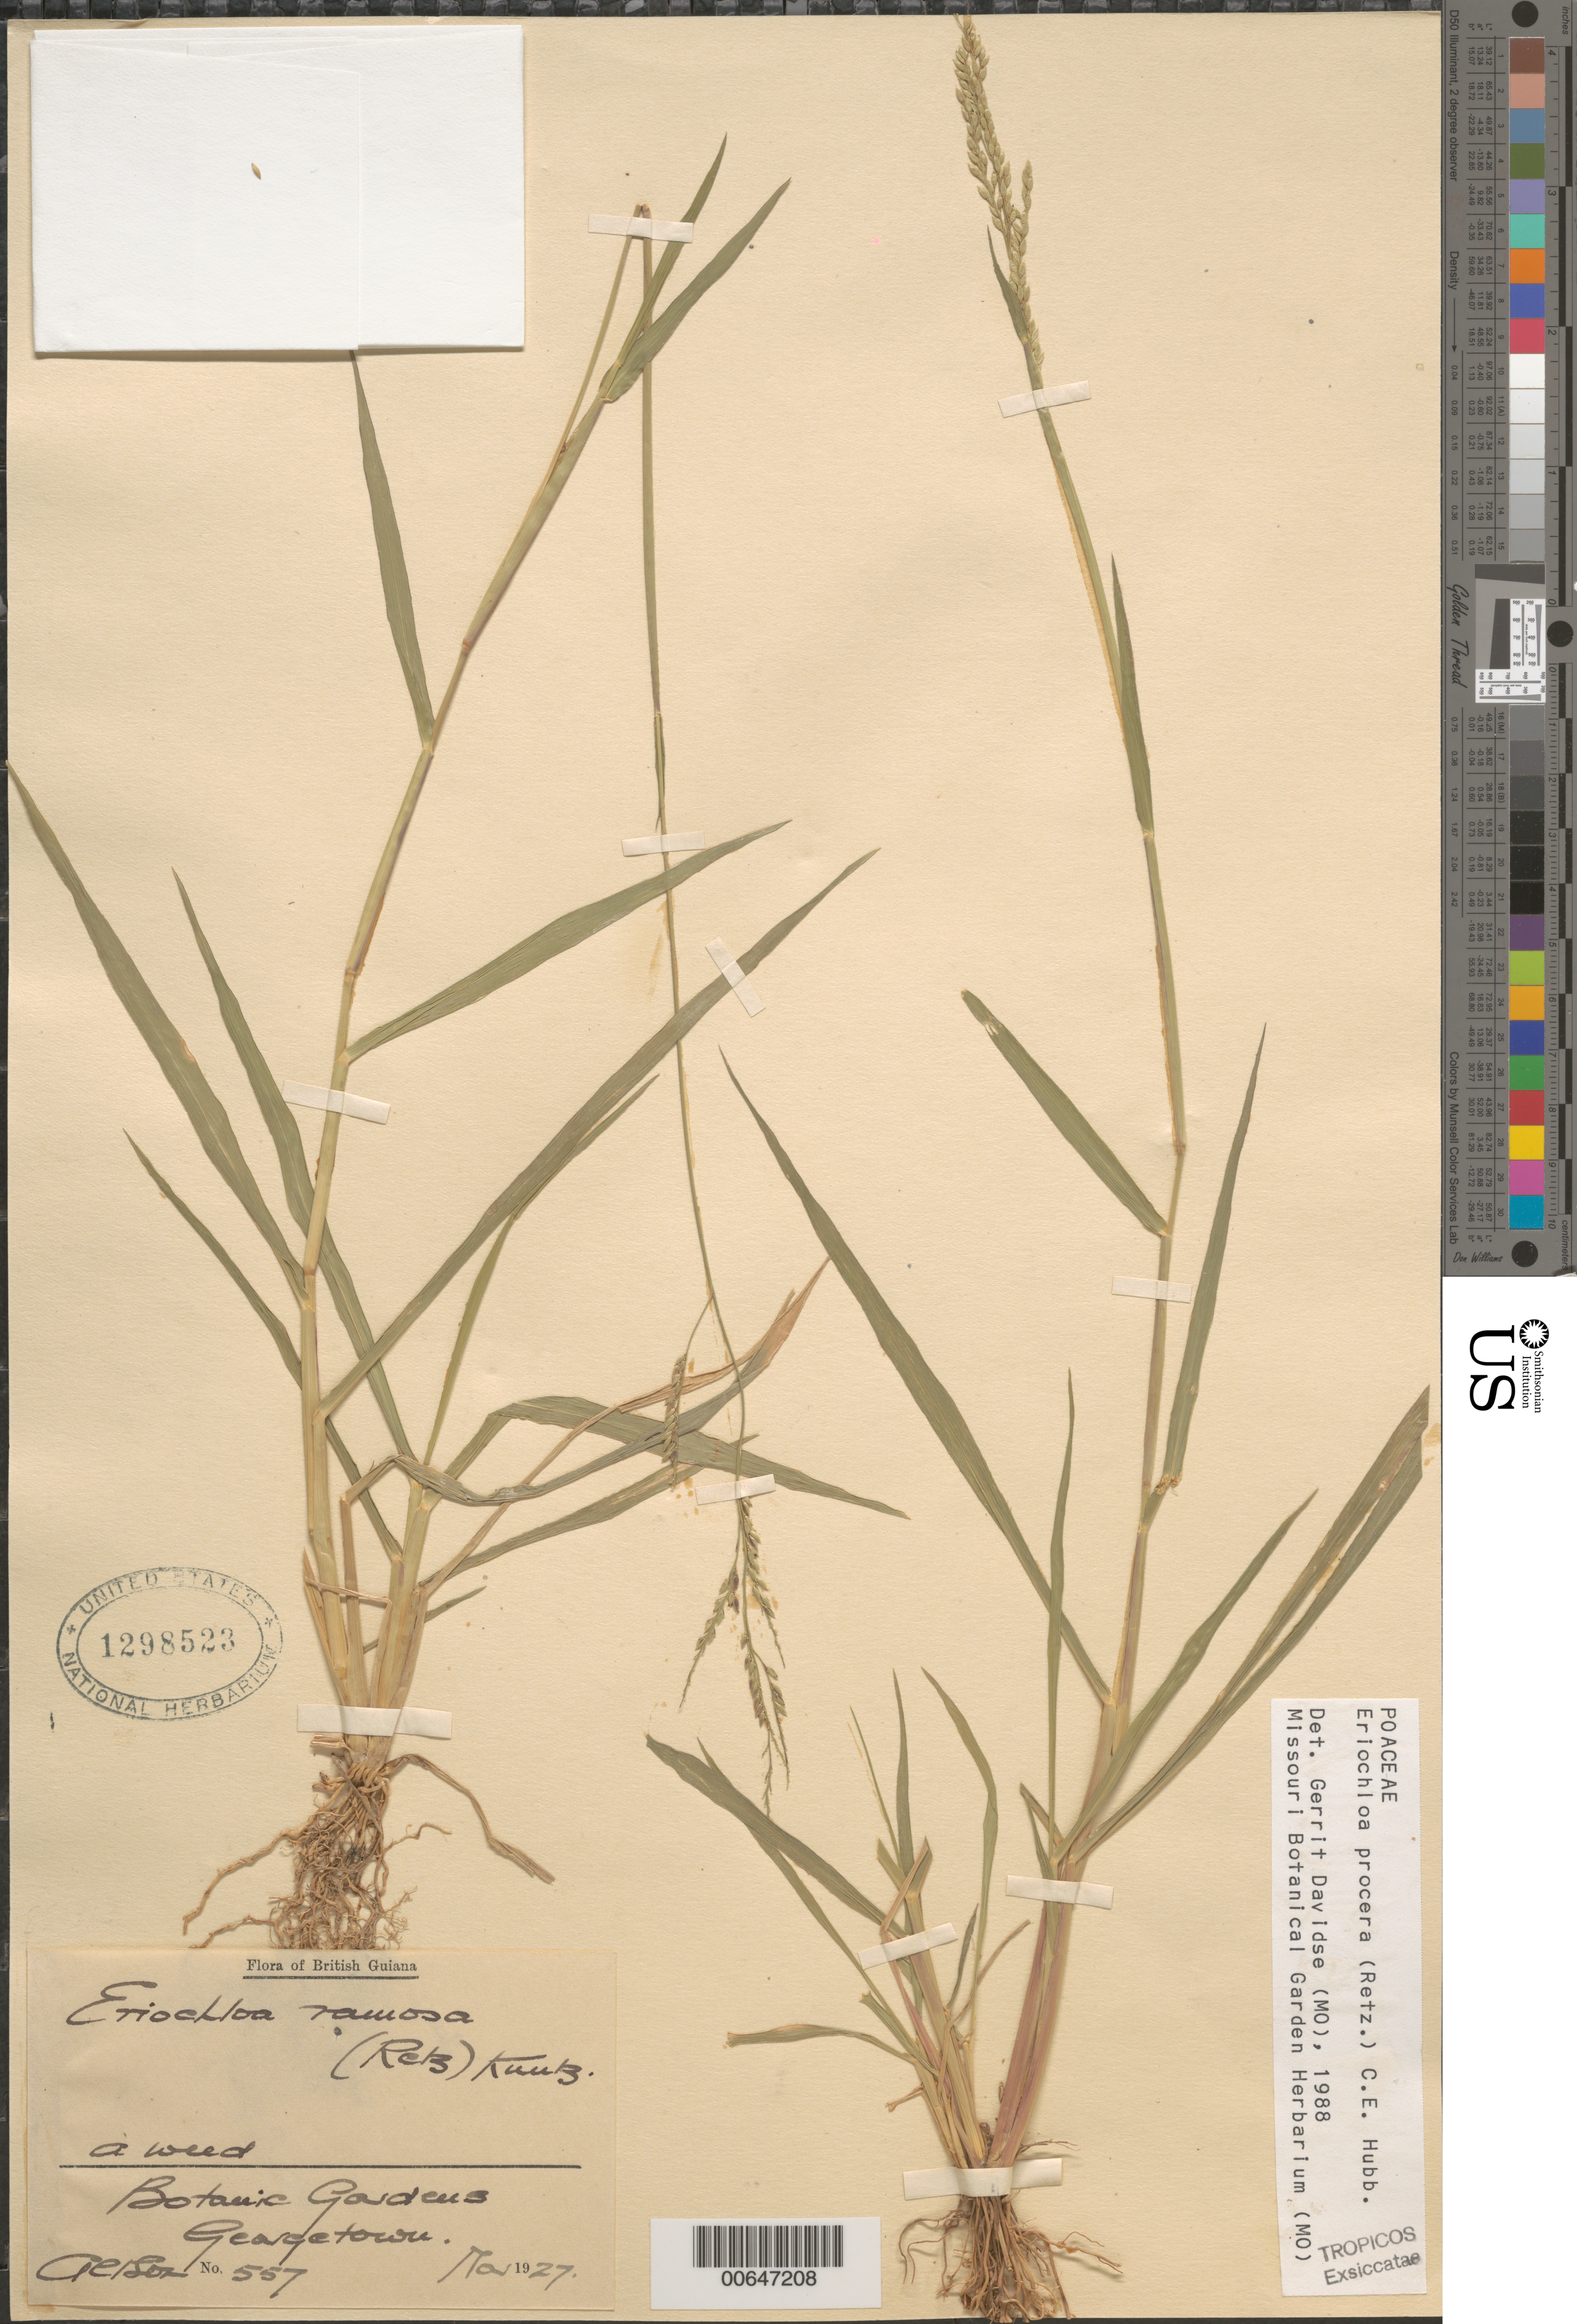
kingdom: Plantae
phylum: Tracheophyta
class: Liliopsida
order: Poales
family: Poaceae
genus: Eriochloa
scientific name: Eriochloa procera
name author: (Retz.) C.E. Hubb.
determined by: Davidse, Gerrit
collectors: R. Altson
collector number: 557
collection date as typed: Mar-27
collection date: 1927-03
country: Guyana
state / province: Demerara-Mahaica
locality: Georgetown, Botanic Gardens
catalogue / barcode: US 1298523